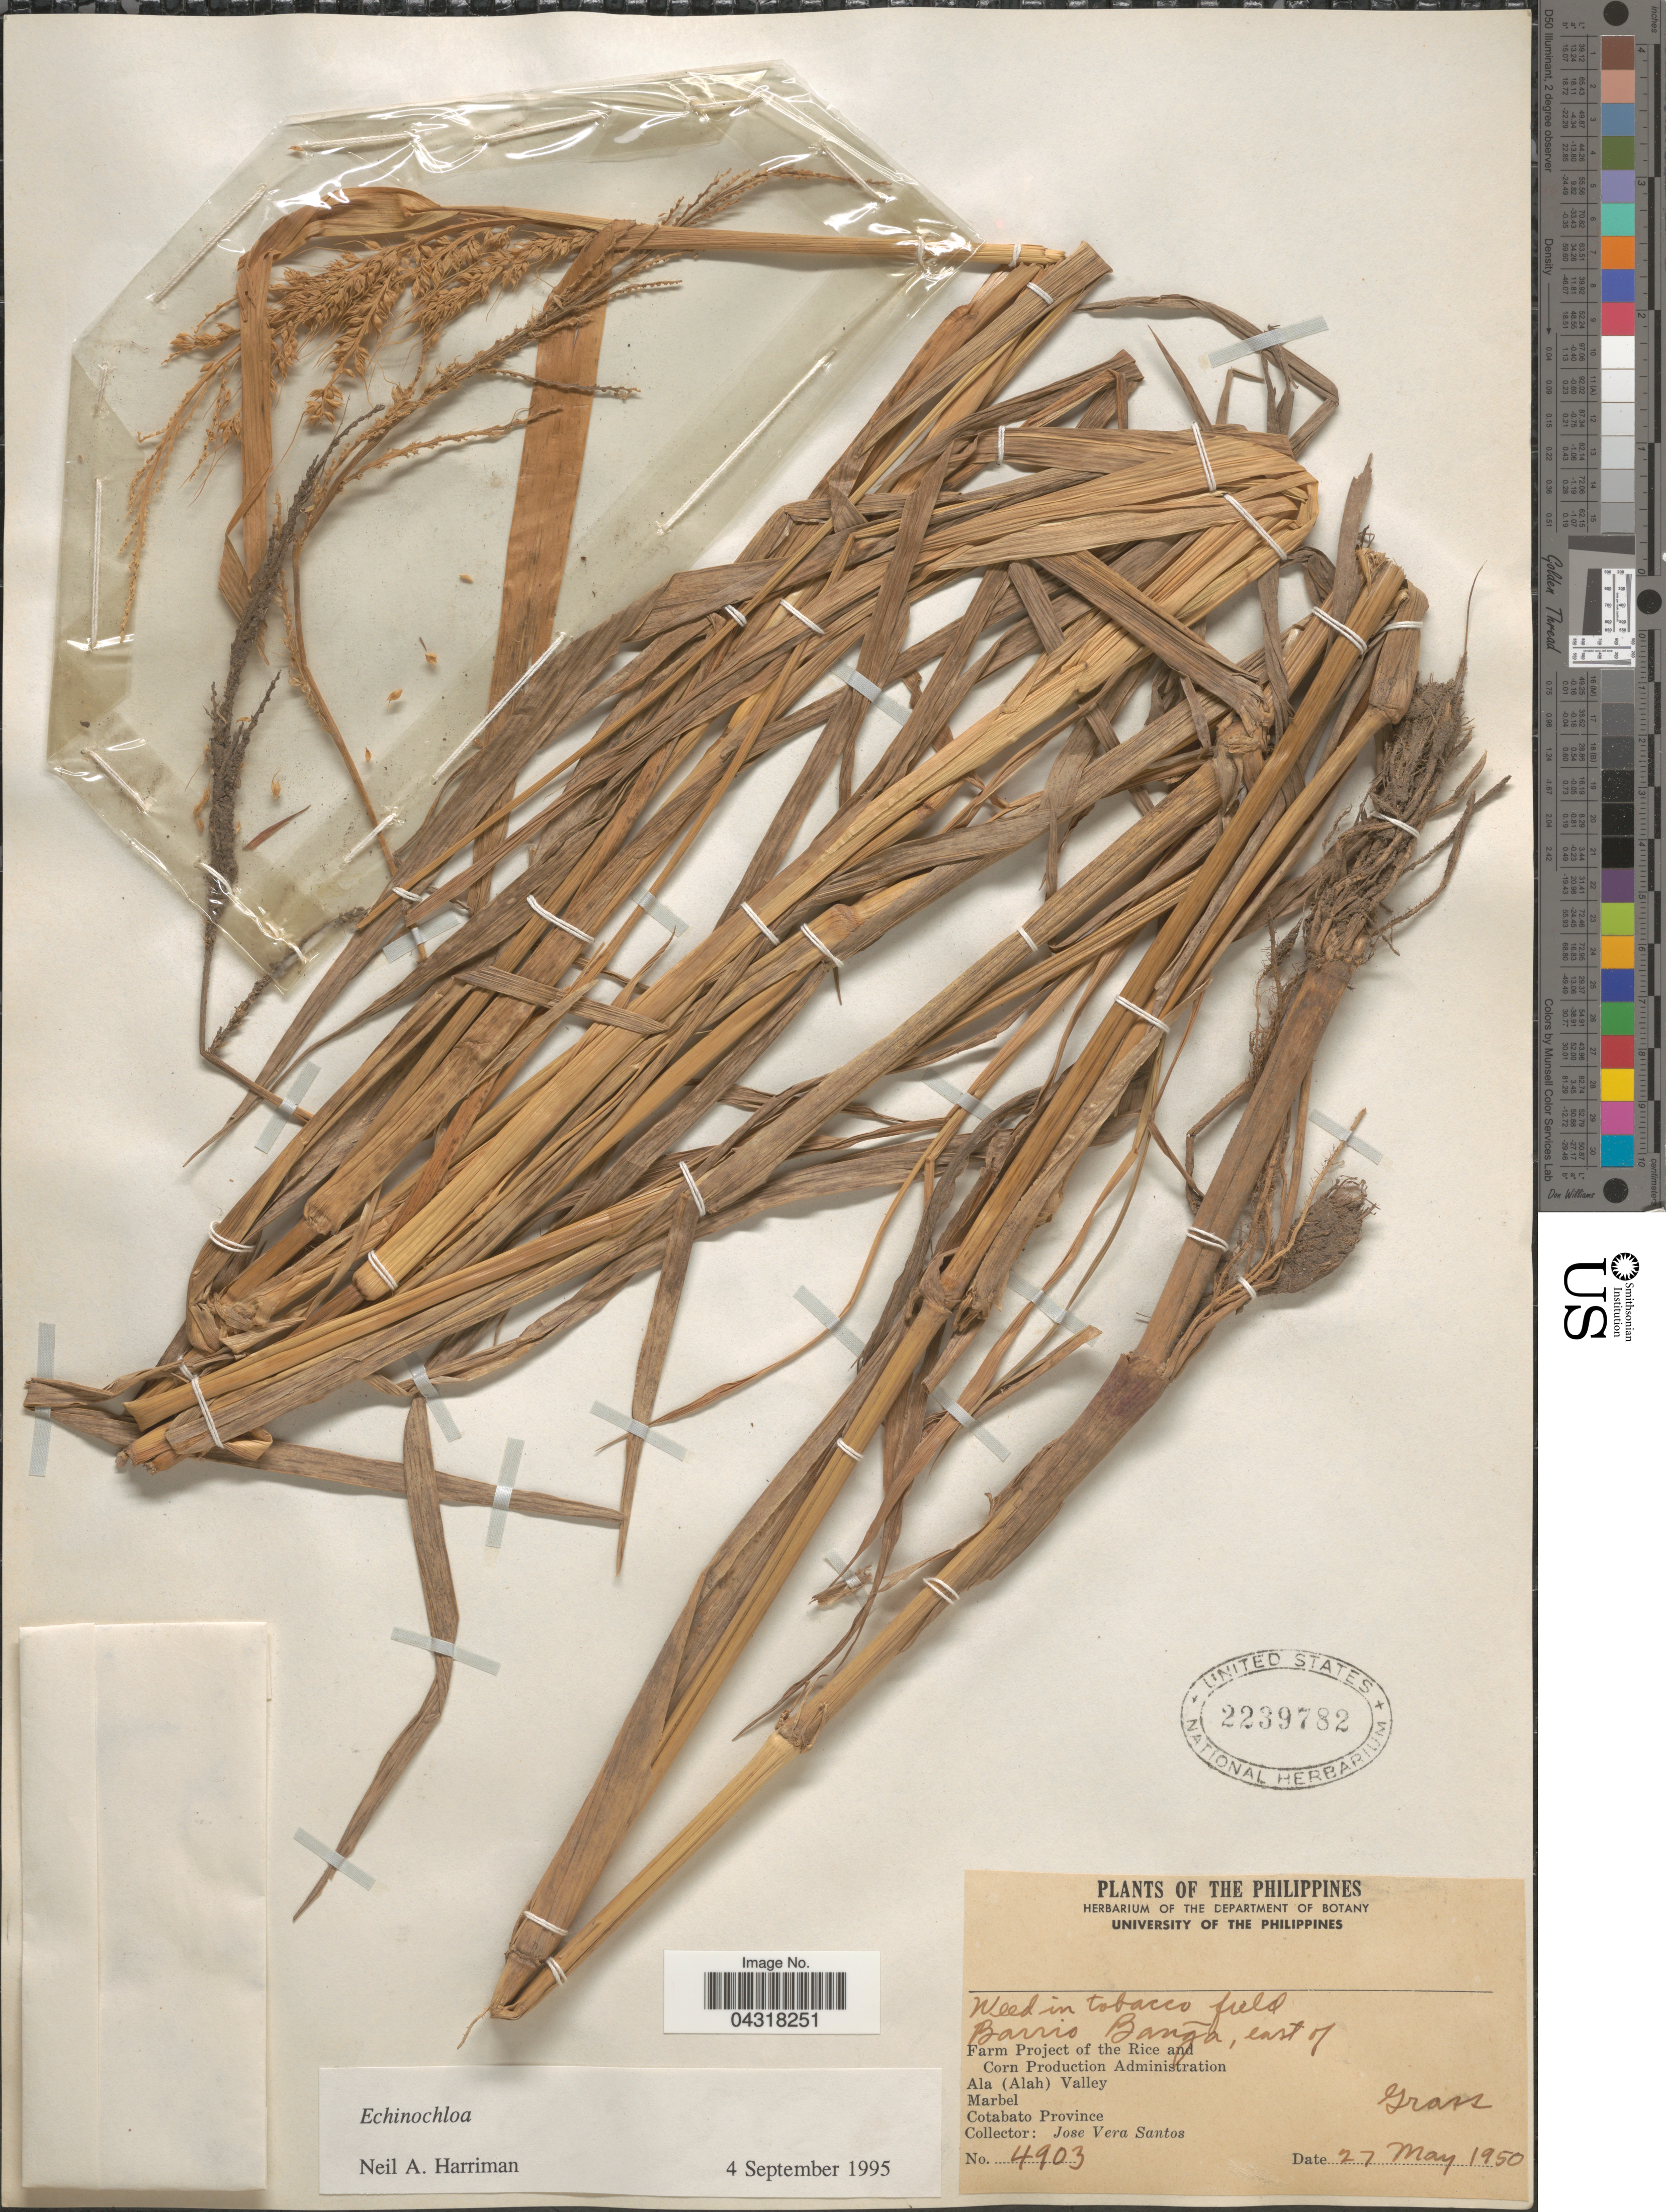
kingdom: Plantae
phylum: Tracheophyta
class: Liliopsida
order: Poales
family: Poaceae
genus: Echinochloa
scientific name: Echinochloa sp.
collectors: J. Santos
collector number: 4903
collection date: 1950-05-27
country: Philippines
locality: Barrio Banga, east of Farm Project of the Rice and Corn Production Administration. Ala (Alah) Valley Marbel. Cotabato Province. Grass.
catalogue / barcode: US 2239782